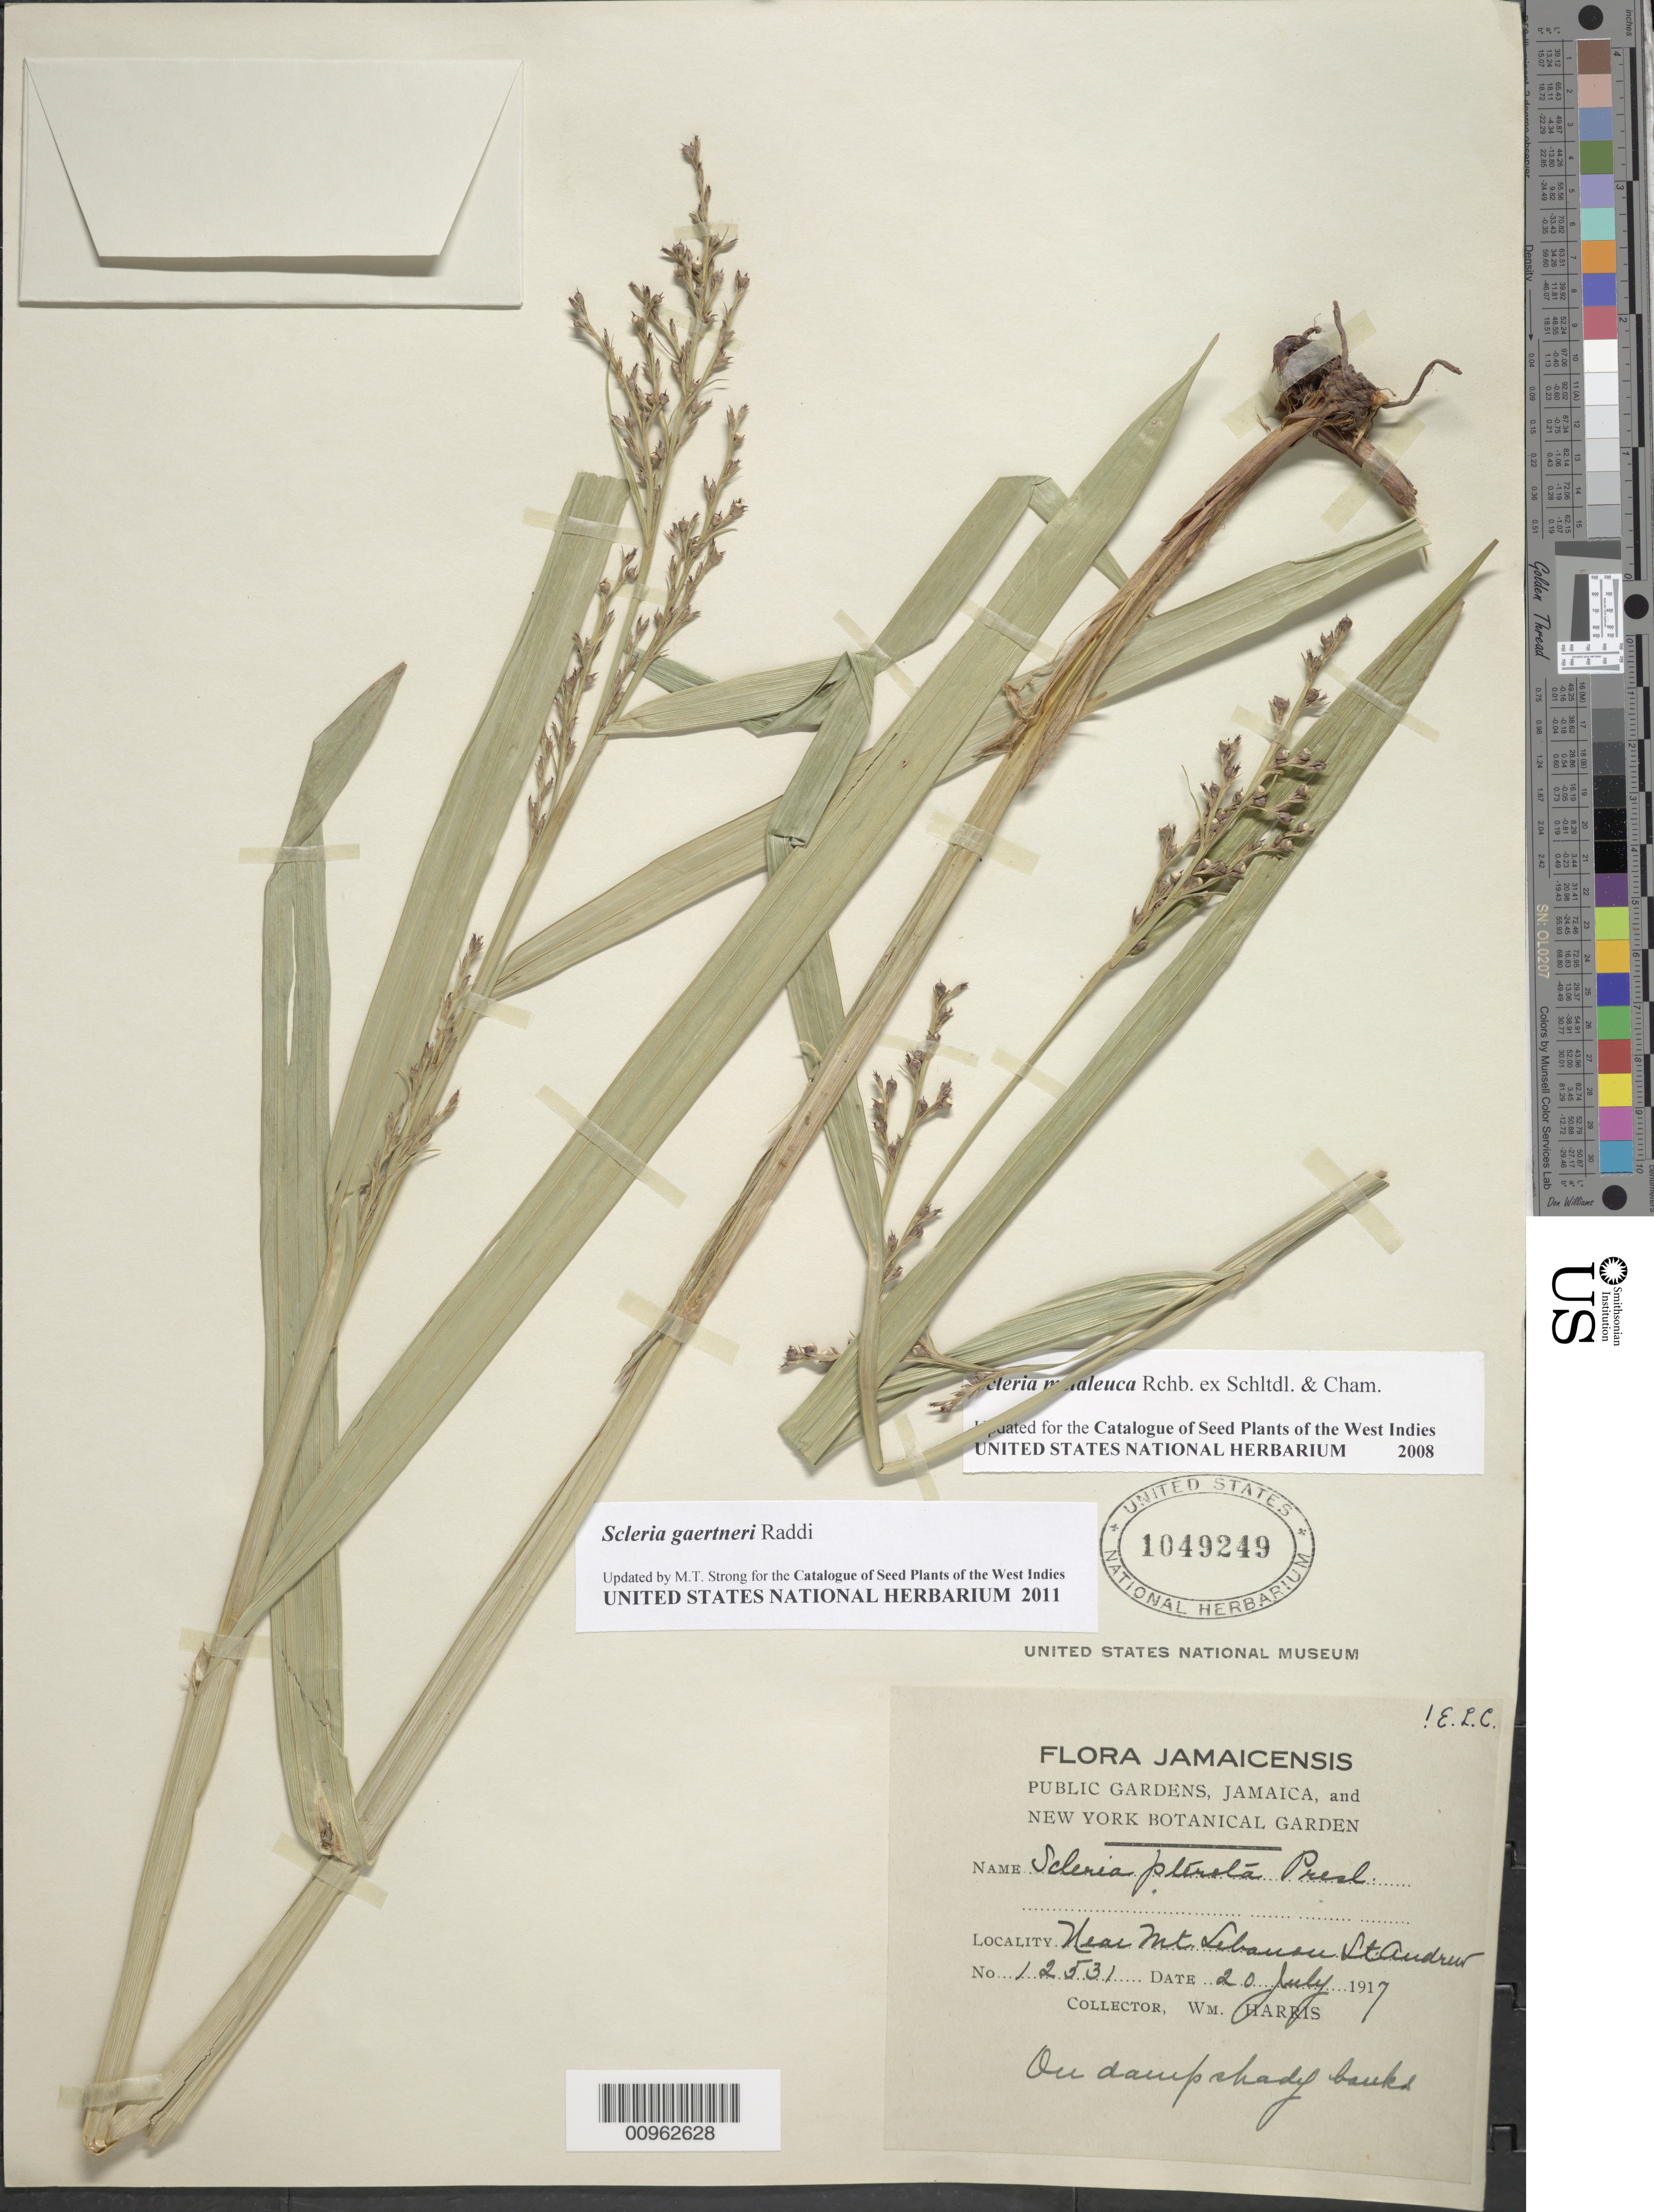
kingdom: Plantae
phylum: Tracheophyta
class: Liliopsida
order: Poales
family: Cyperaceae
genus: Scleria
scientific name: Scleria gaertneri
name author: Raddi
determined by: Strong, M. T., (US), Smithsonian Institution - National Museum of Natural History (UNITED STATES)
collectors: W. H. Harris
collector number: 12531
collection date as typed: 20 Jul 1917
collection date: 1917-07-20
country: Jamaica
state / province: Saint Andrew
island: Jamaica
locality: Near Mt Lebanon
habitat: On damp shady banks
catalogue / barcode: US 1049249